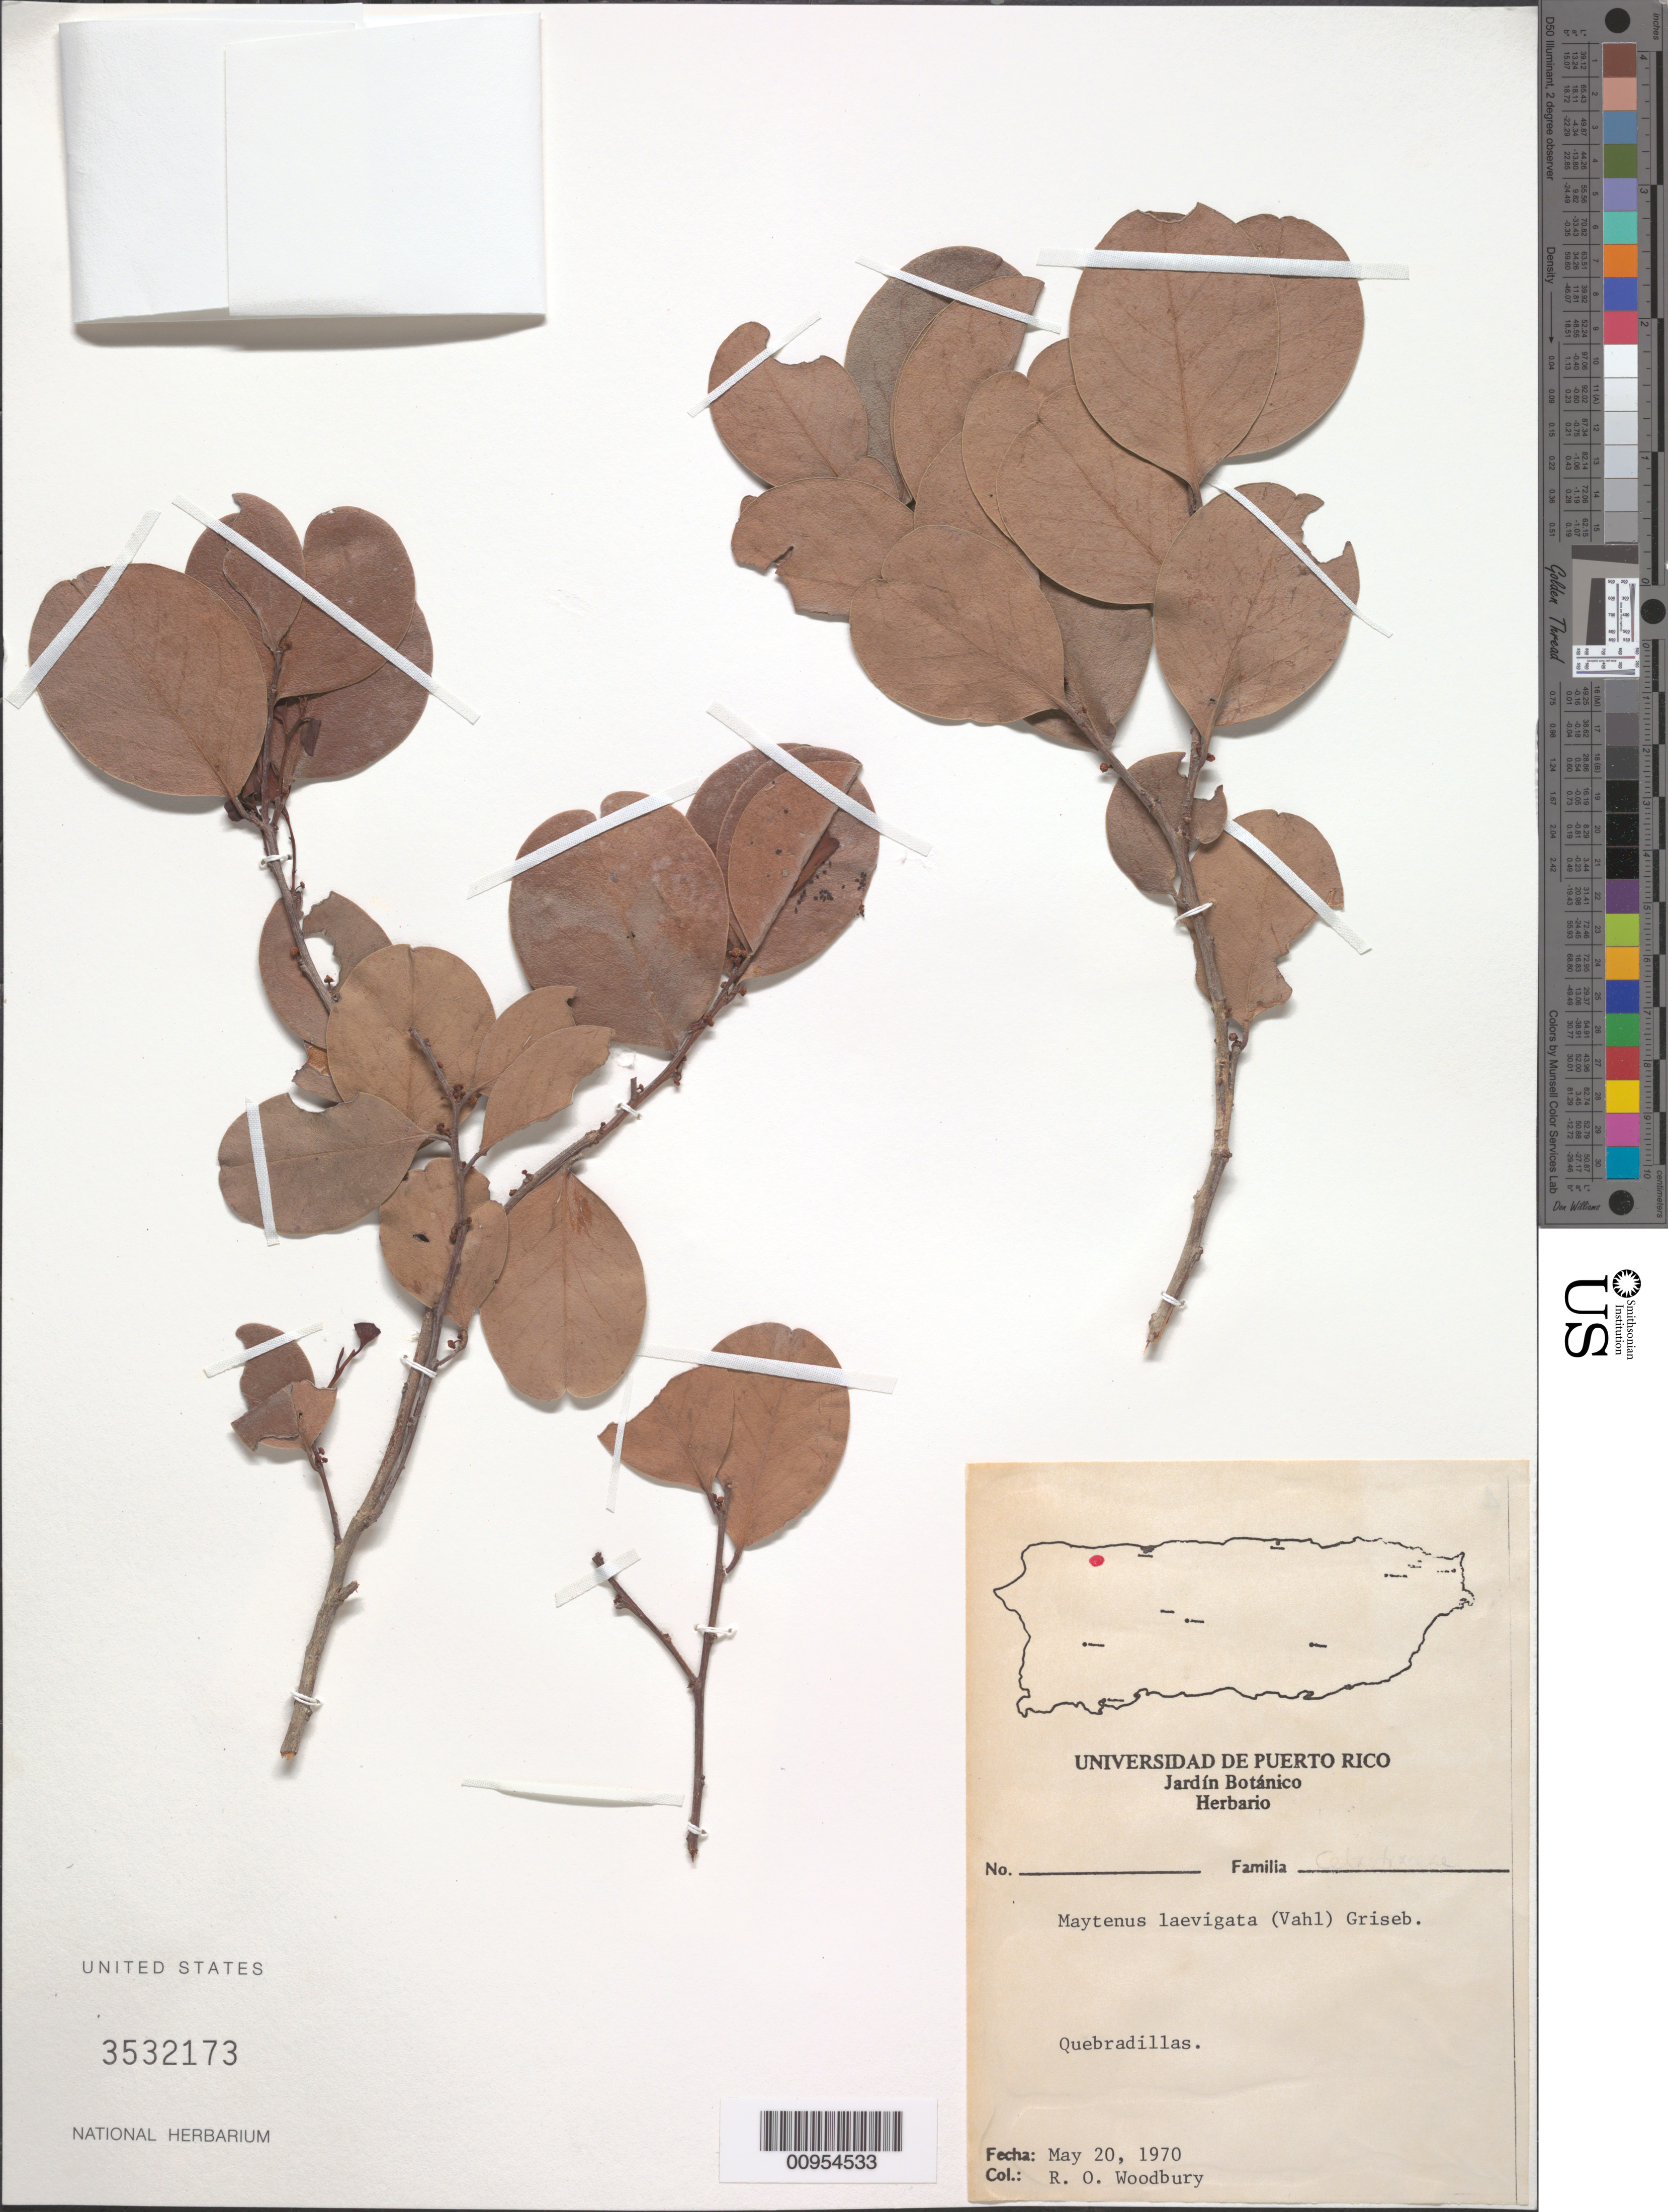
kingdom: Plantae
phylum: Tracheophyta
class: Magnoliopsida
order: Celastrales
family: Celastraceae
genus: Maytenus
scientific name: Maytenus laevigatus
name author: (Vahl) Griseb. ex Eggers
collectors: R. O. Woodbury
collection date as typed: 20 May 1970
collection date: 1970-05-20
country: Puerto Rico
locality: Quebradillas.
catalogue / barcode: US 3532173